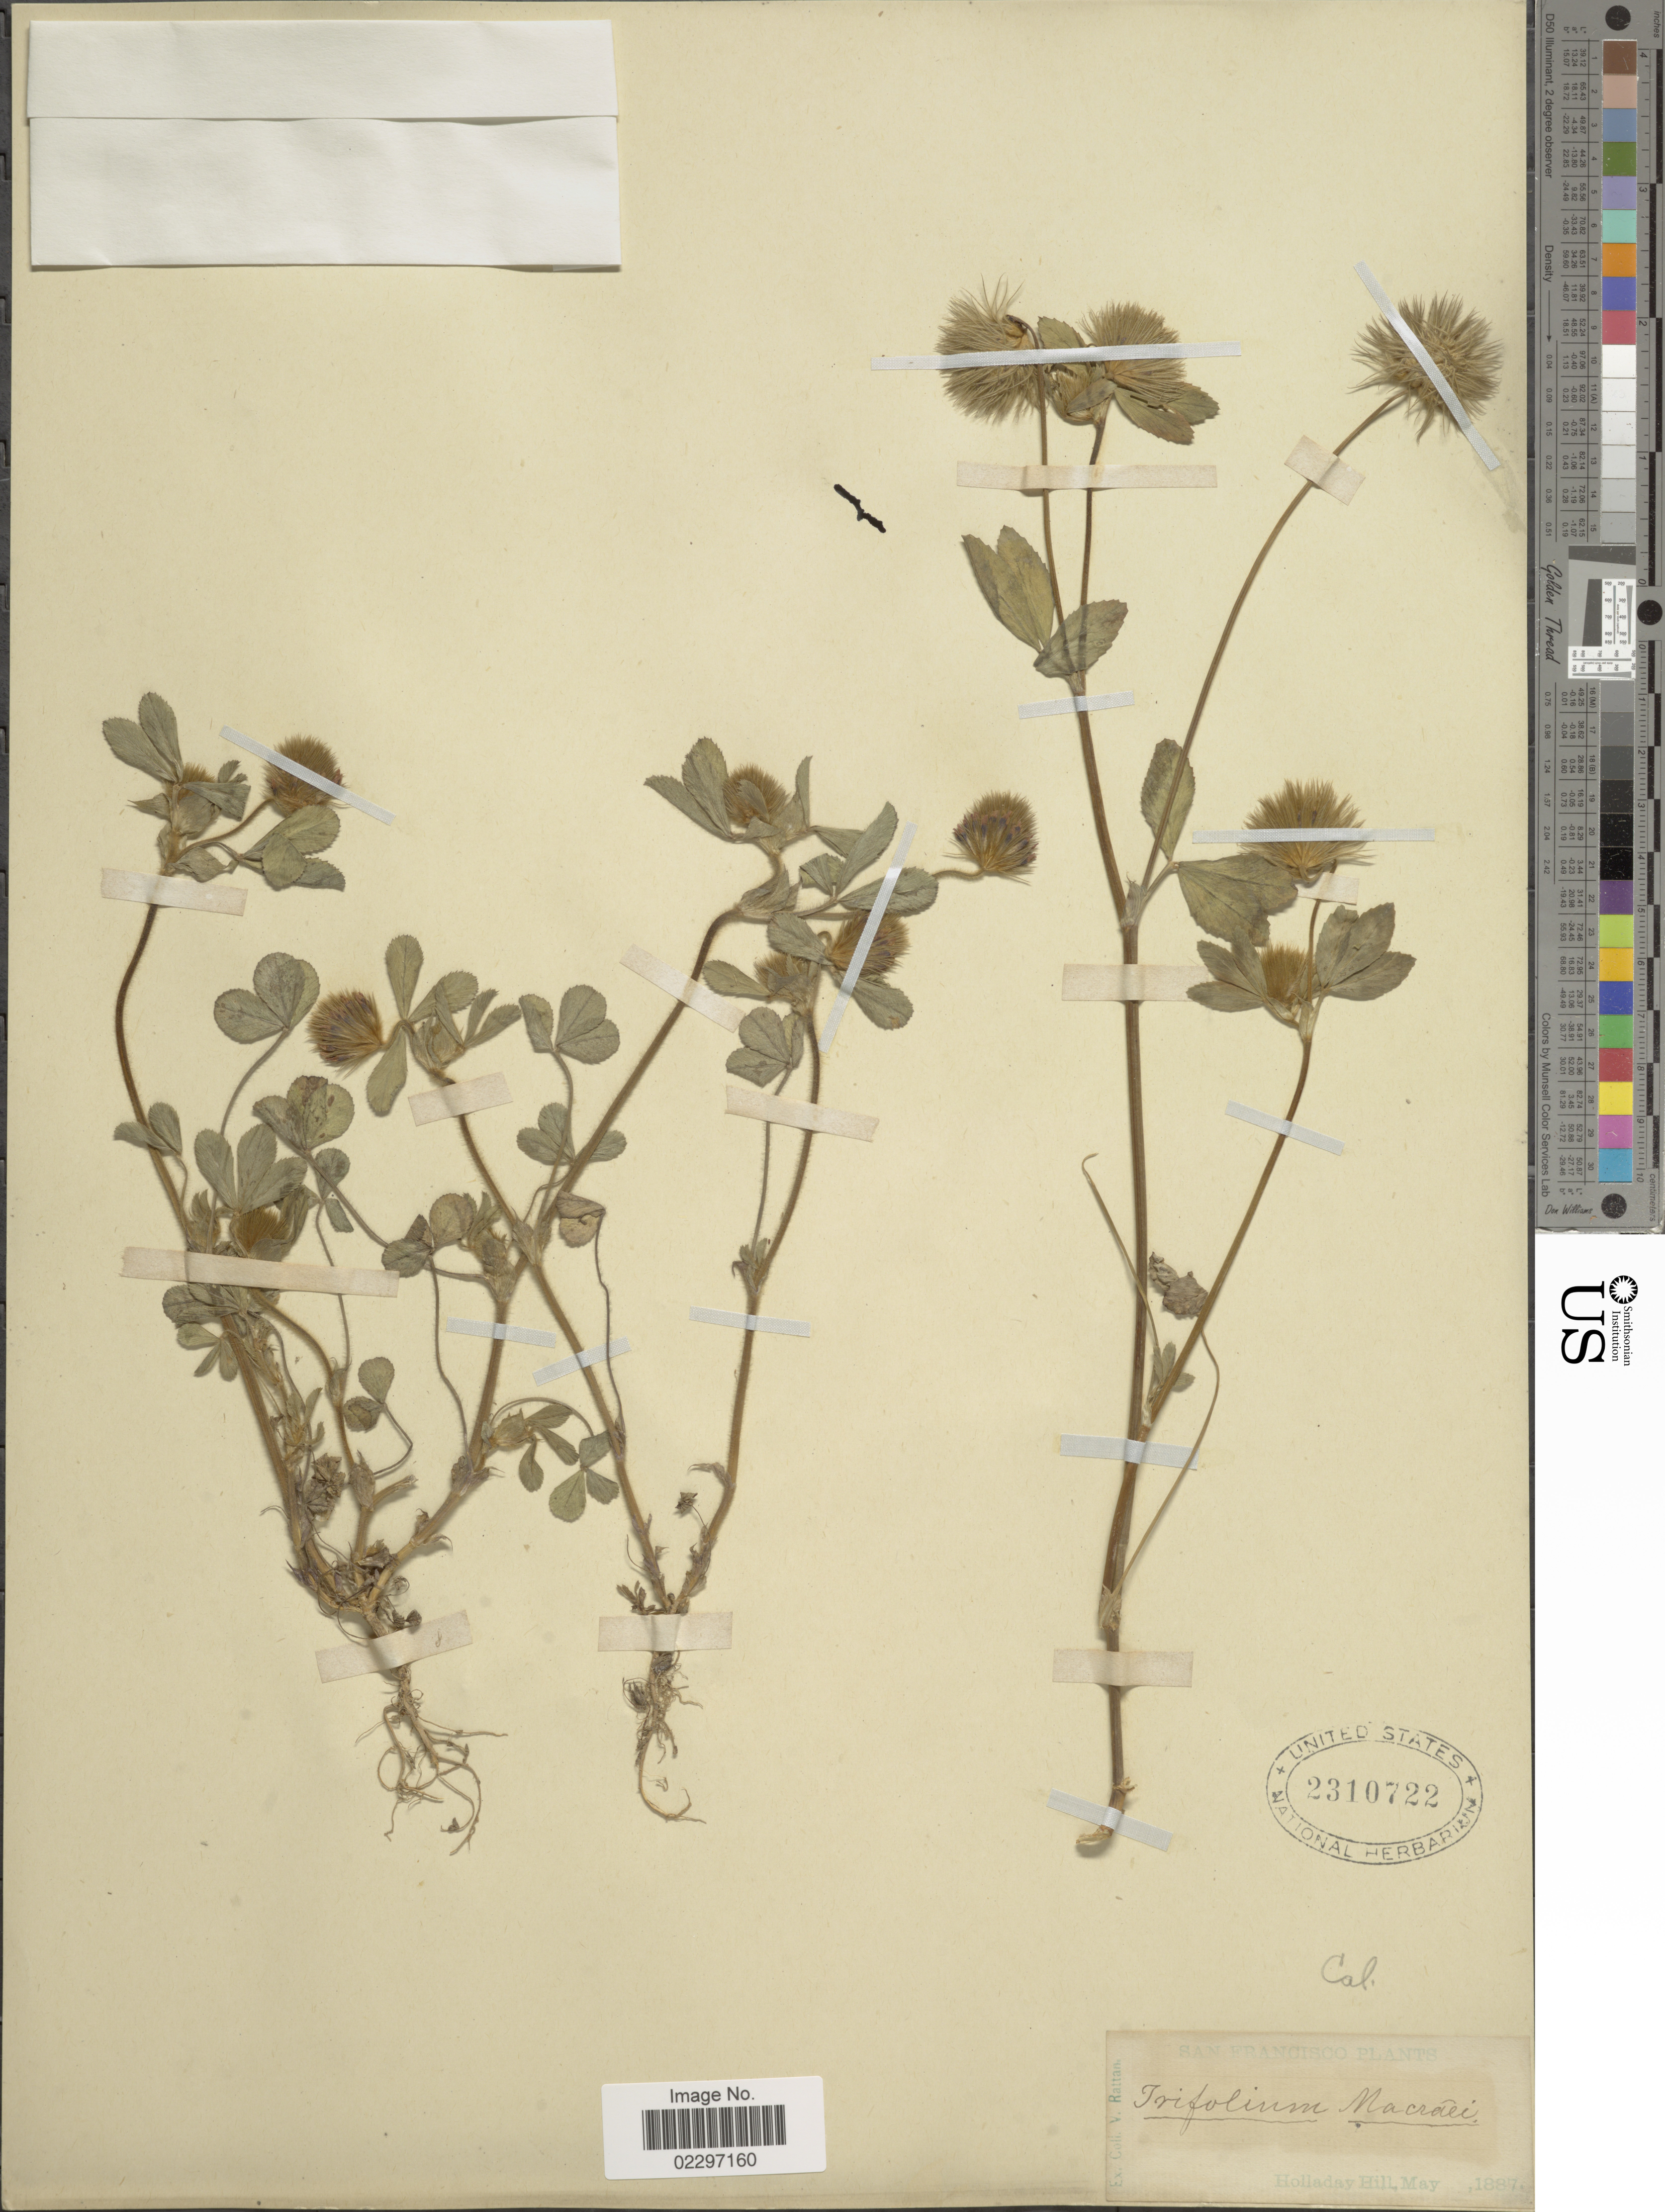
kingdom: Plantae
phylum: Tracheophyta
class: Magnoliopsida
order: Fabales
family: Fabaceae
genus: Trifolium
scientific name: Trifolium macraei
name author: Hook. & Arn.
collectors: V. Rattan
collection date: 1887-05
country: United States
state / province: California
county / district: San Francisco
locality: San Francisco. Holladay Hill. Cal.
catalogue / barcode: US 2310722